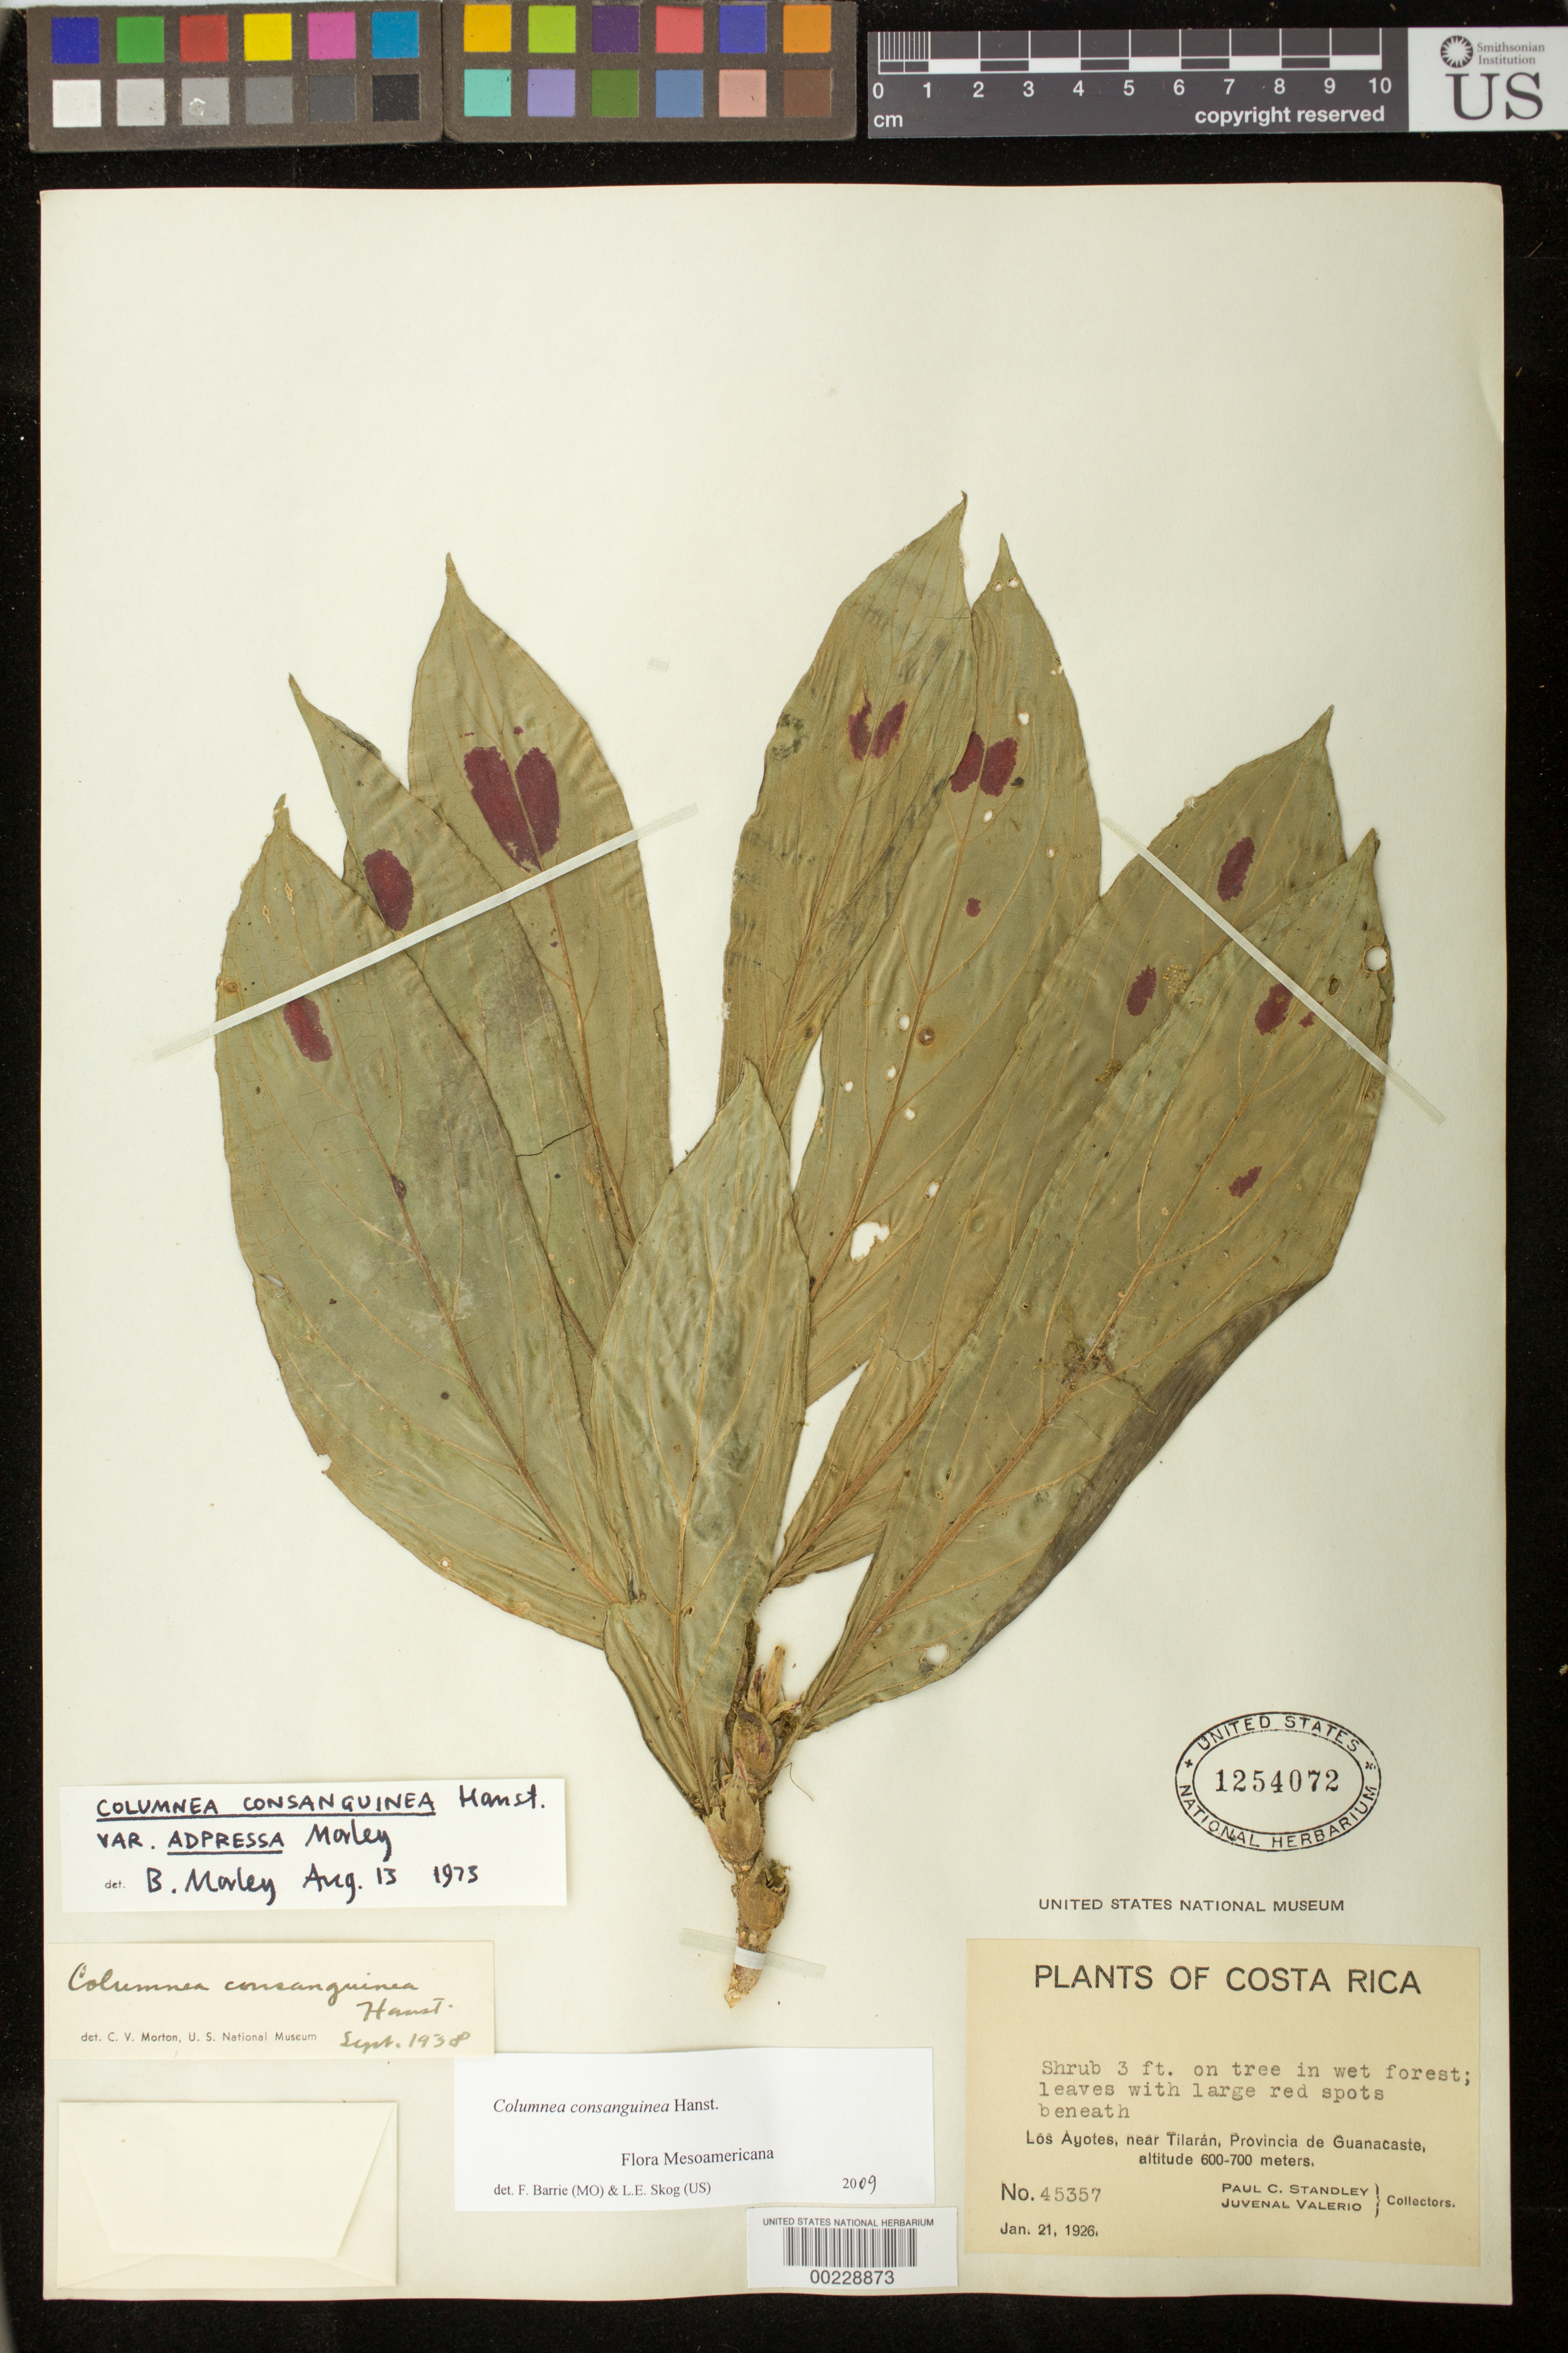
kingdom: Plantae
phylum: Tracheophyta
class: Magnoliopsida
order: Lamiales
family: Gesneriaceae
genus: Columnea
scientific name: Columnea consanguinea var. adpressa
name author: B.D. Morley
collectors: P. C. Standley & J. Valerio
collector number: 45357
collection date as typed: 21 Jan 1926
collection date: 1926-01-21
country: Costa Rica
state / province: Guanacaste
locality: Los Ayotes, near Tilaran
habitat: On tree in wet forest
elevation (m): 600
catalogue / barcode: US 1254072